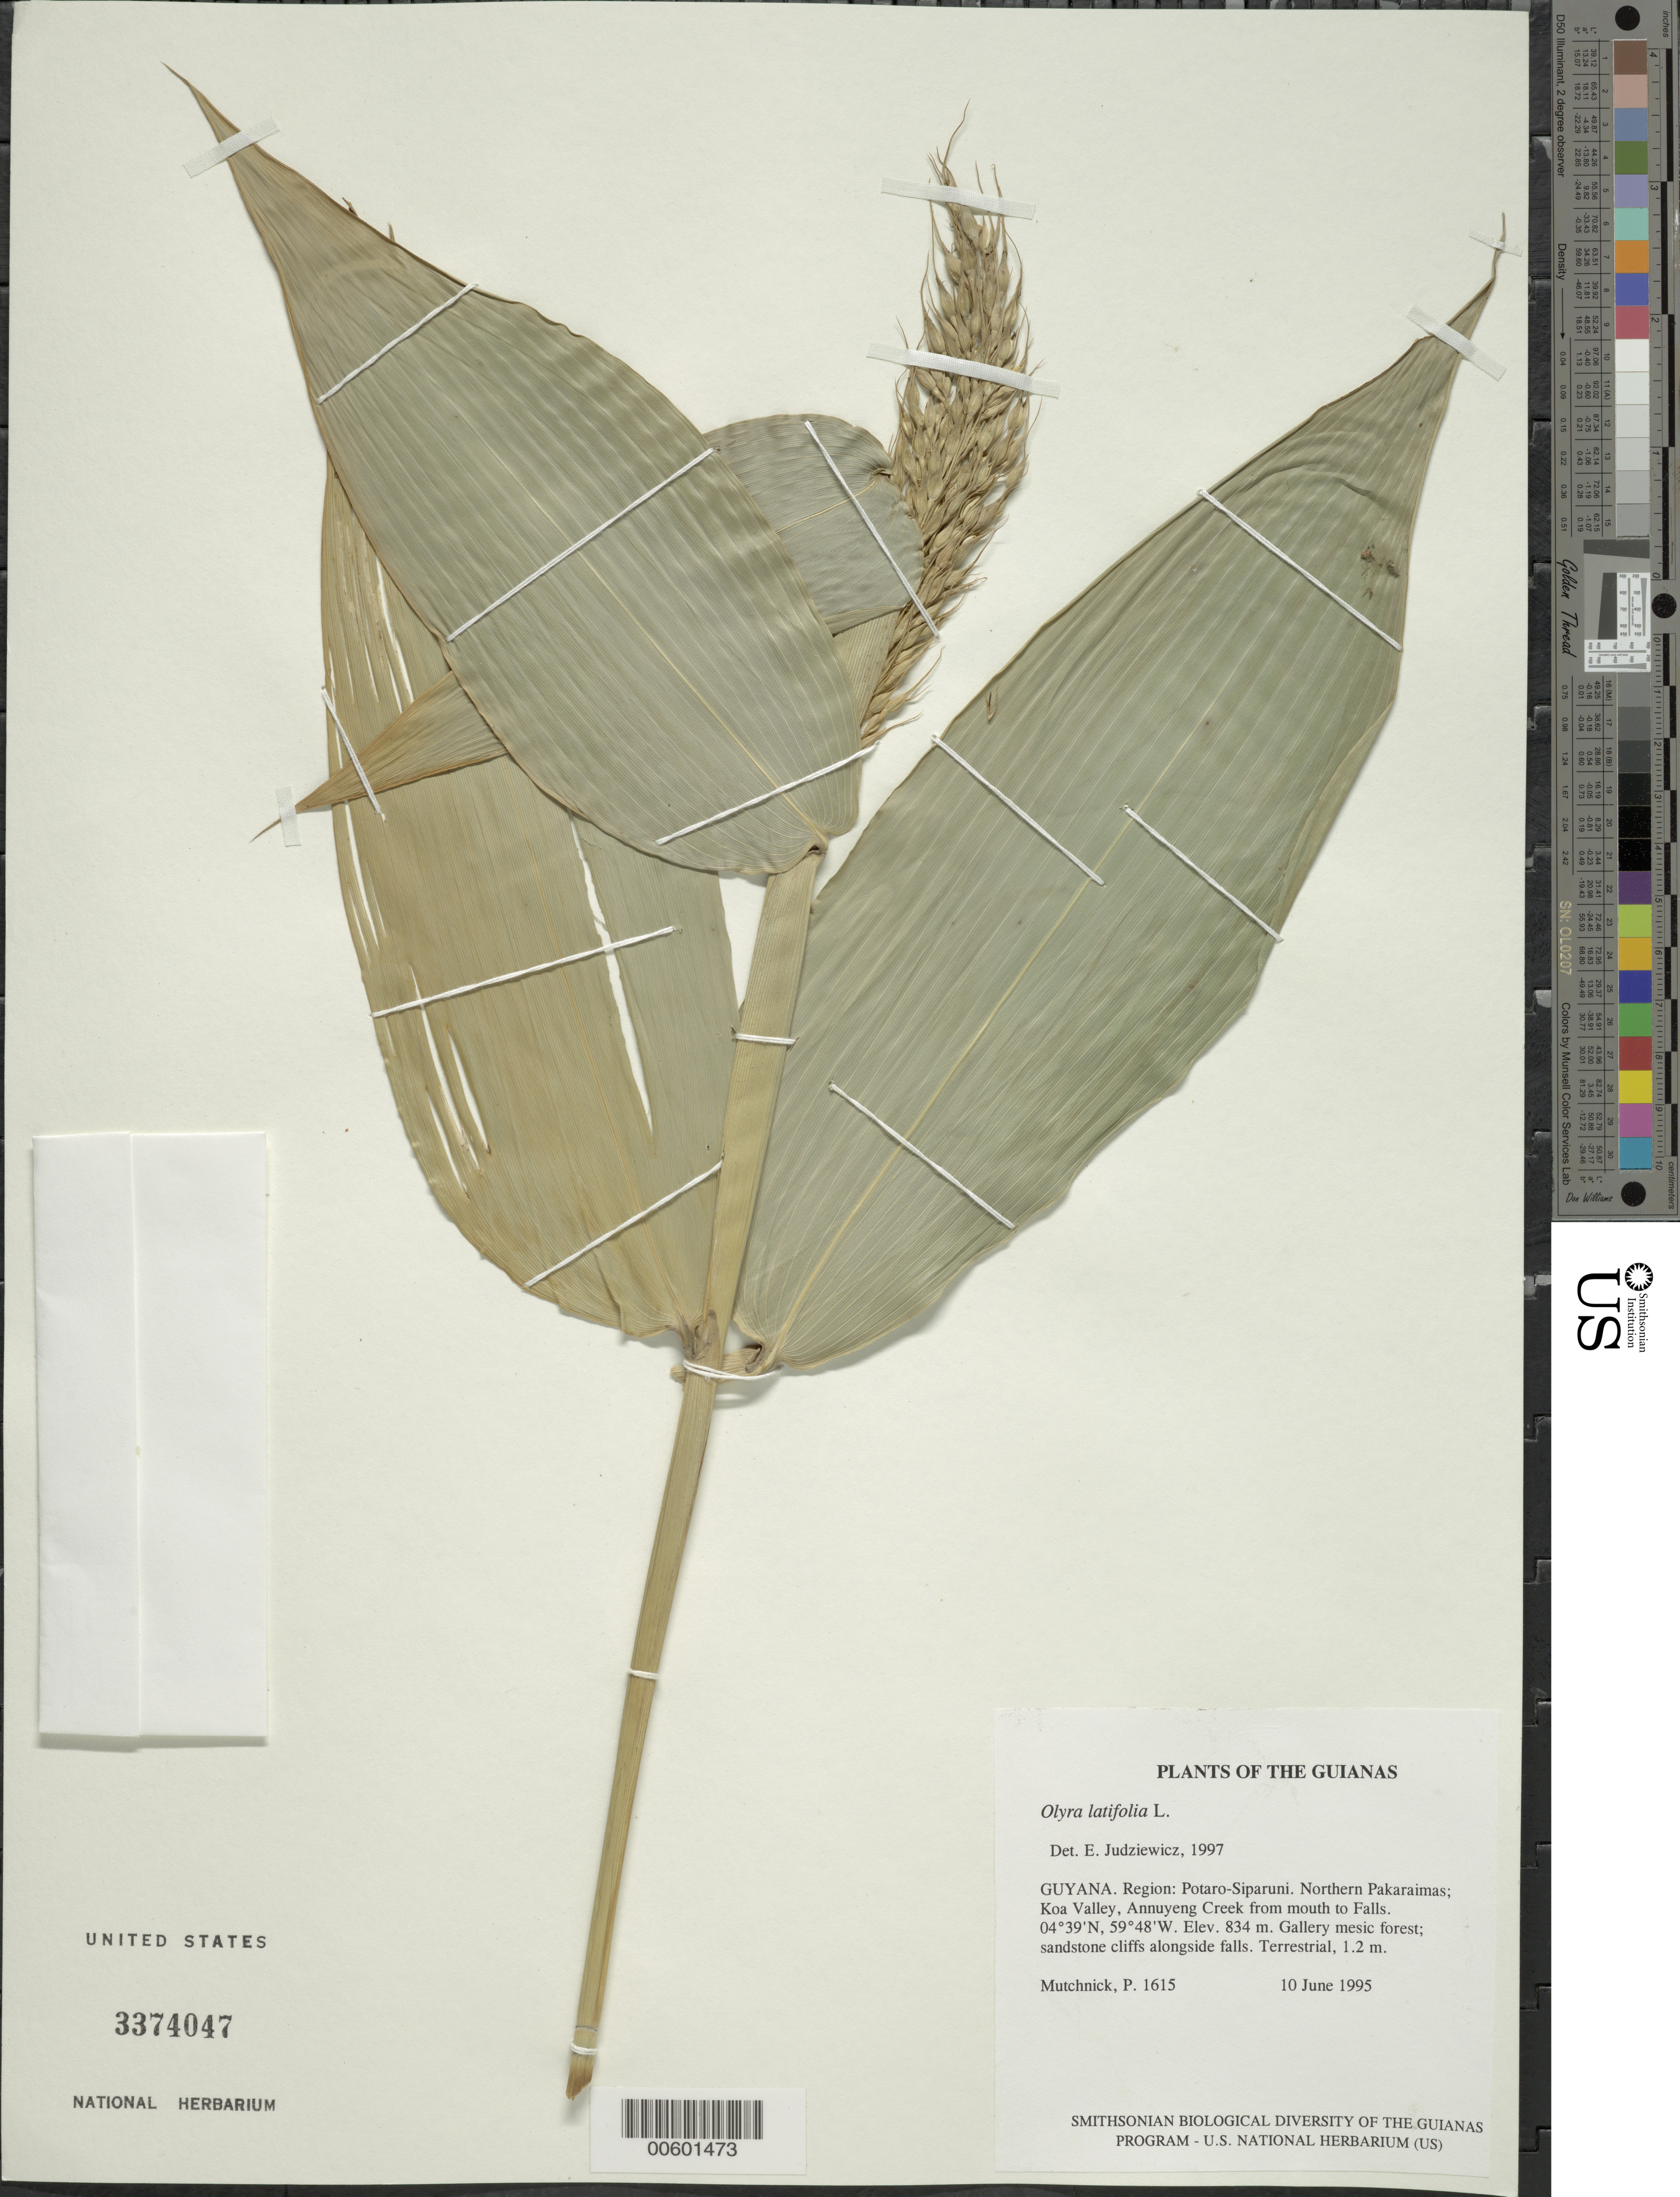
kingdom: Plantae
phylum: Tracheophyta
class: Liliopsida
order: Poales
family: Poaceae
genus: Olyra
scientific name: Olyra latifolia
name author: L.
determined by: Judziewicz, E. J.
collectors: P. Mutchnick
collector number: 1615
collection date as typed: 10 June 1995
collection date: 1995-06-10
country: Guyana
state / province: Potaro-Siparuni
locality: Northern Pakaraimas; Koa Valley, Annuyeng Creek from mouth to Falls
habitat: Gallery mesic forest; sandstone cliffs alongside falls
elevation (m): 834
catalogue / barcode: US 3374047